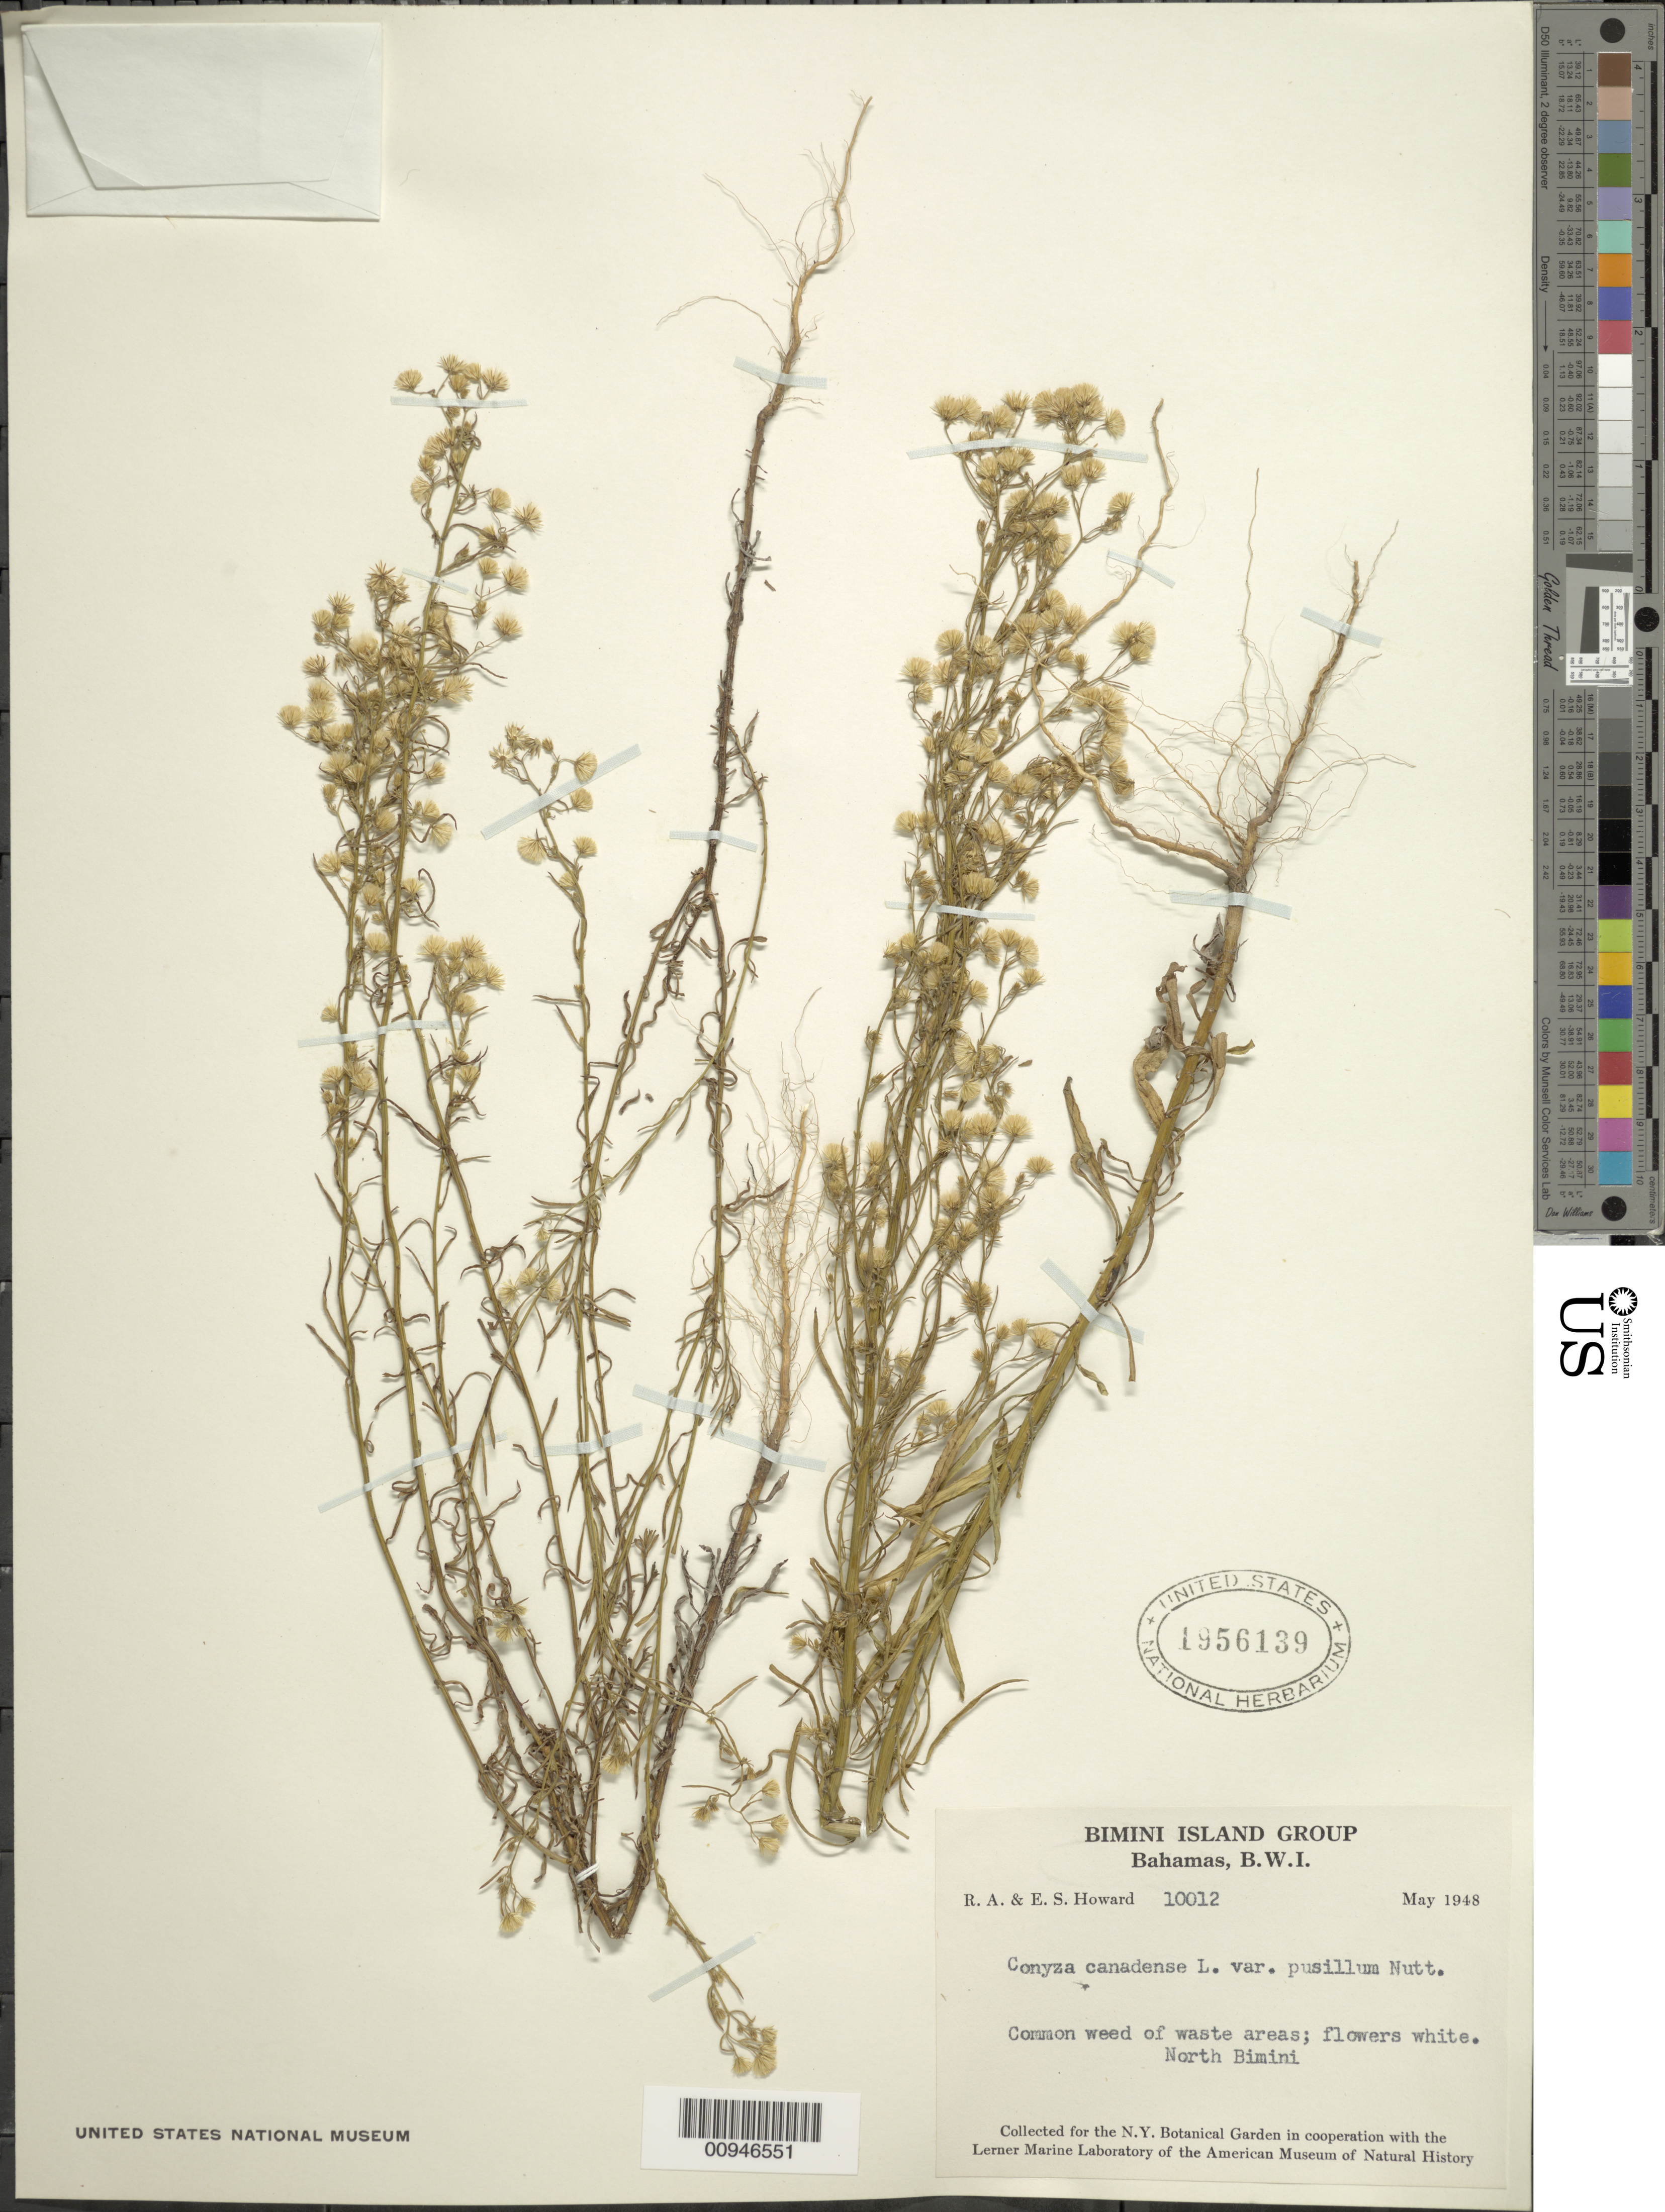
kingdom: Plantae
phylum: Tracheophyta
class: Magnoliopsida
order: Asterales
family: Asteraceae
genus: Conyza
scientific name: Conyza canadensis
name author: (L.) Cronq.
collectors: R. A. Howard & E. S. Howard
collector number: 10012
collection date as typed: May 1948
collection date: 1948-05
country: Bahamas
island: North Bimini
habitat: Waste areas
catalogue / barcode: US 1956139